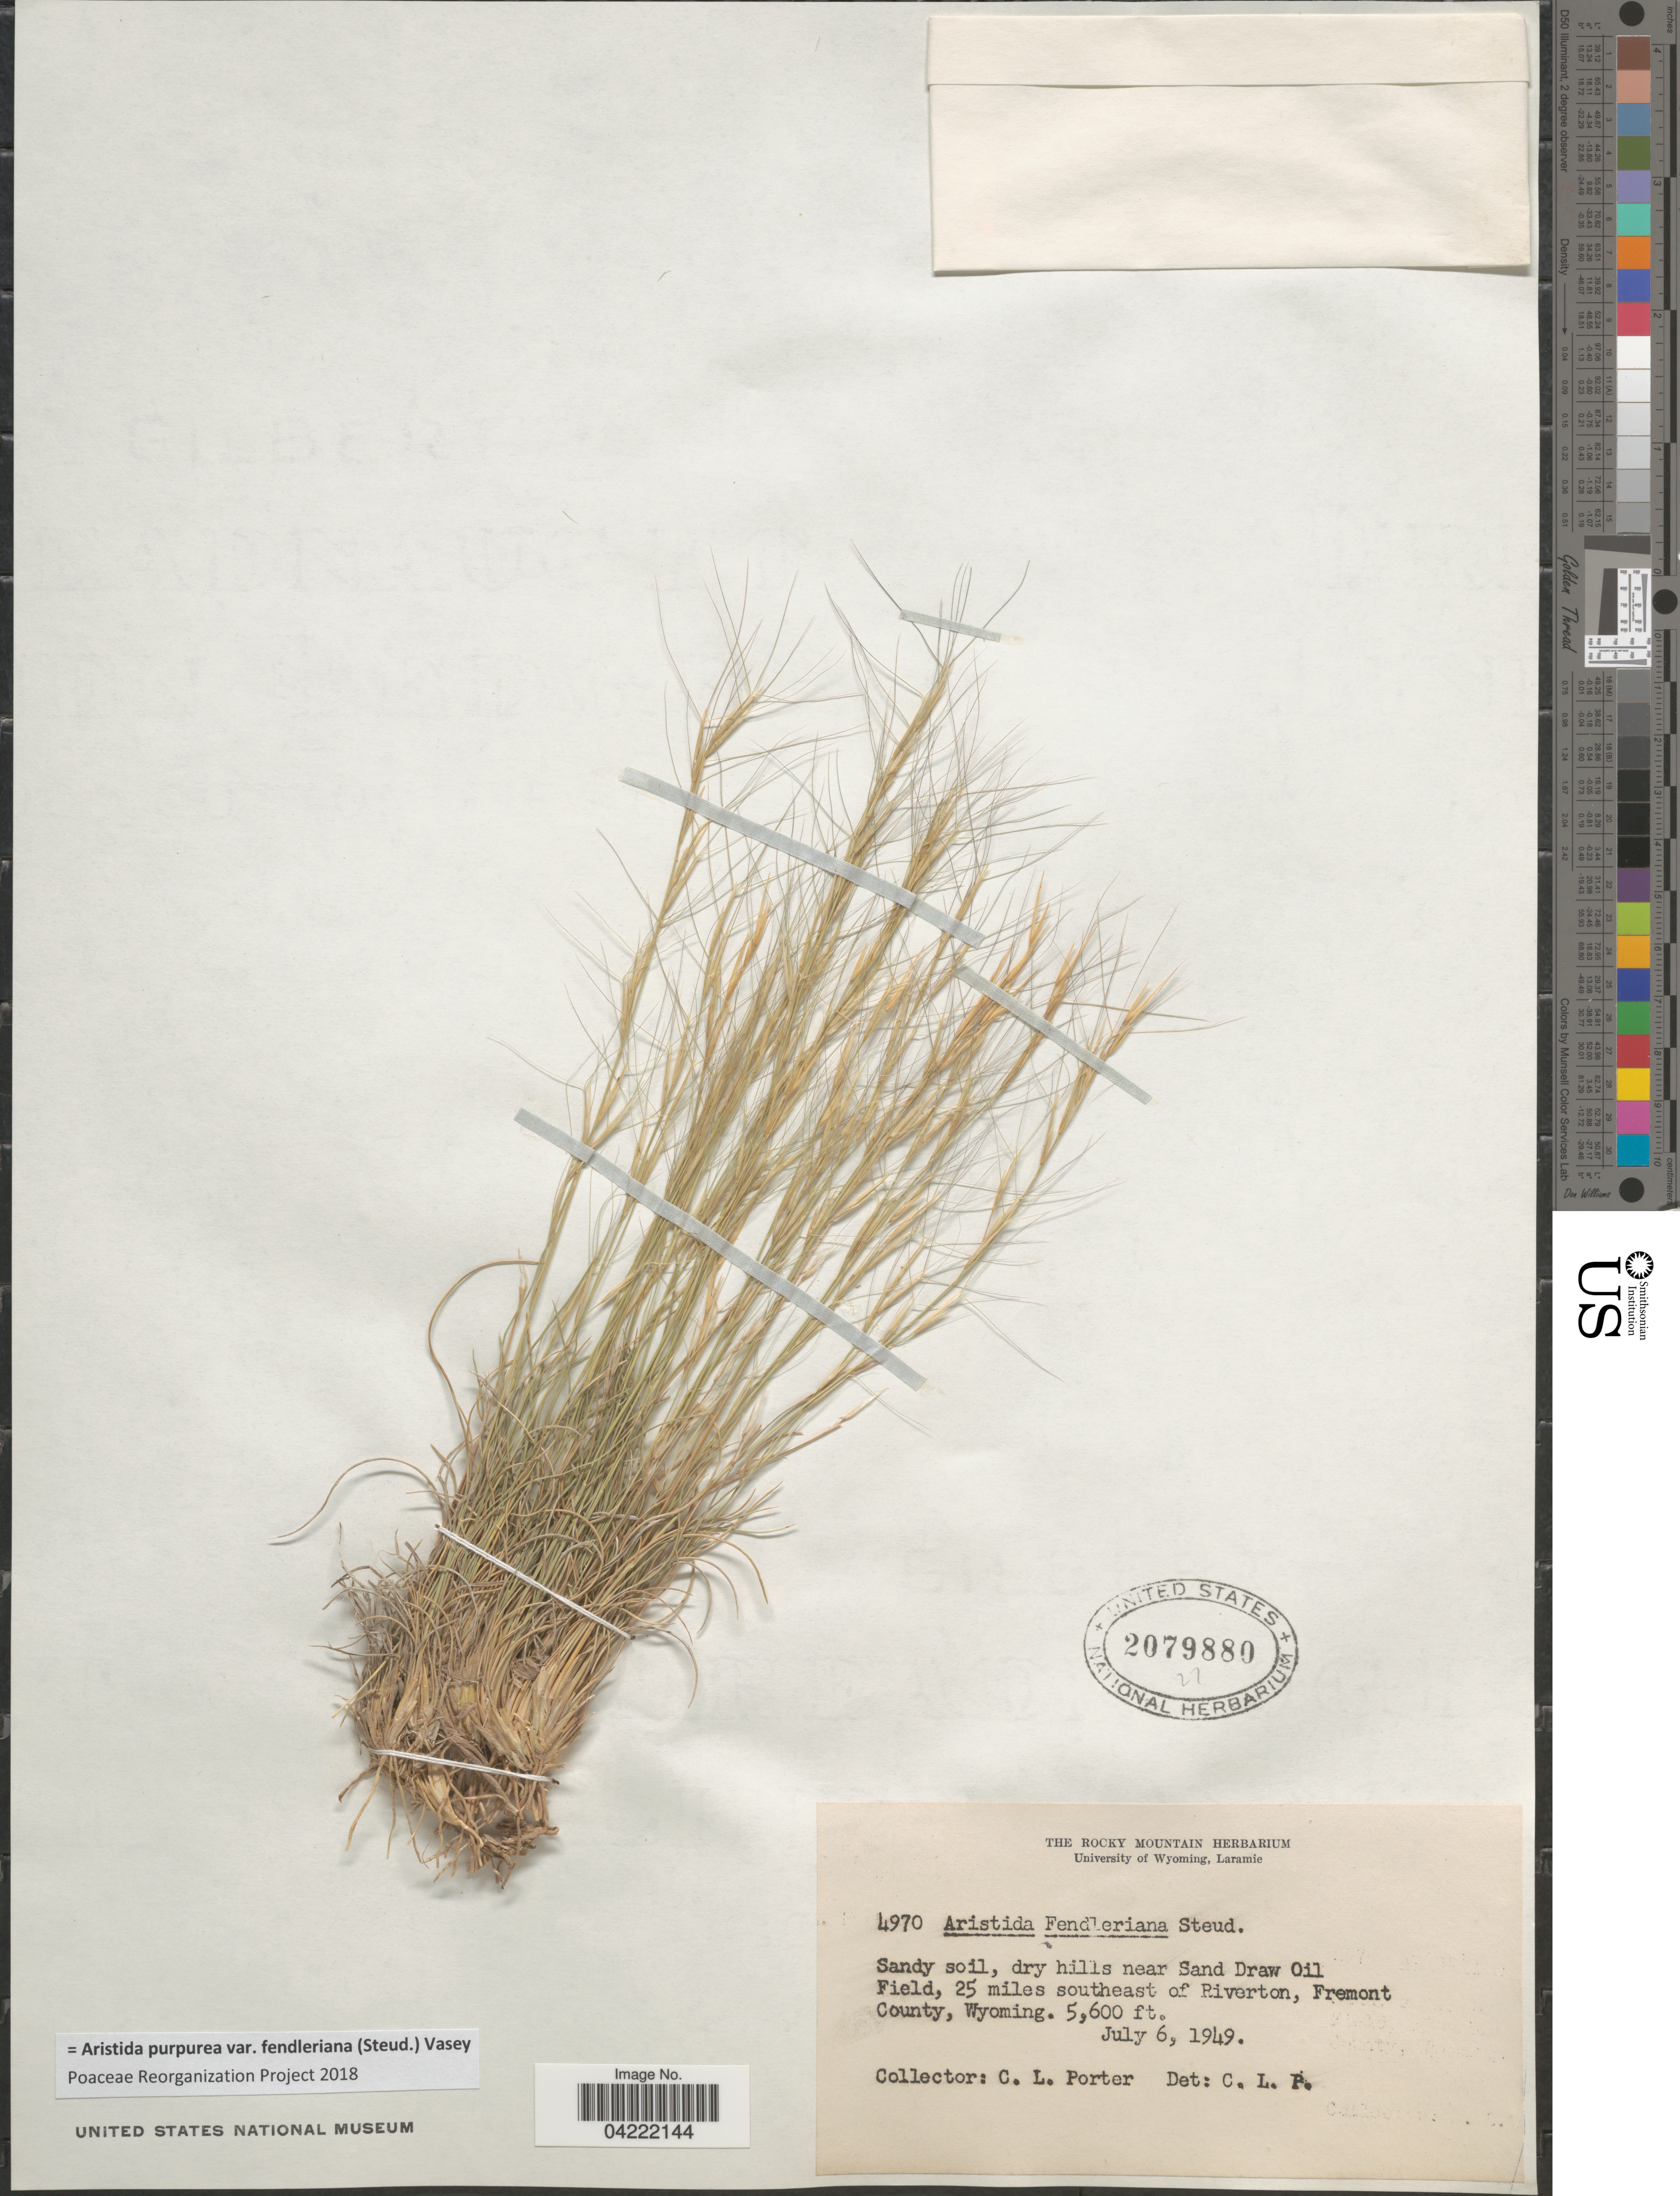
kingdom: Plantae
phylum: Tracheophyta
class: Liliopsida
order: Poales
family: Poaceae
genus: Aristida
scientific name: Aristida purpurea var. fendleriana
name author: (Steud.) Vasey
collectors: C. L. Porter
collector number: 4970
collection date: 1949-07-06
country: United States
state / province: Wyoming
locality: Sandy soil, dry hills near Sand Draw Oil Field, 25 miles southeast of Riverton, Fremont County.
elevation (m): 1707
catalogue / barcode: US 2079880